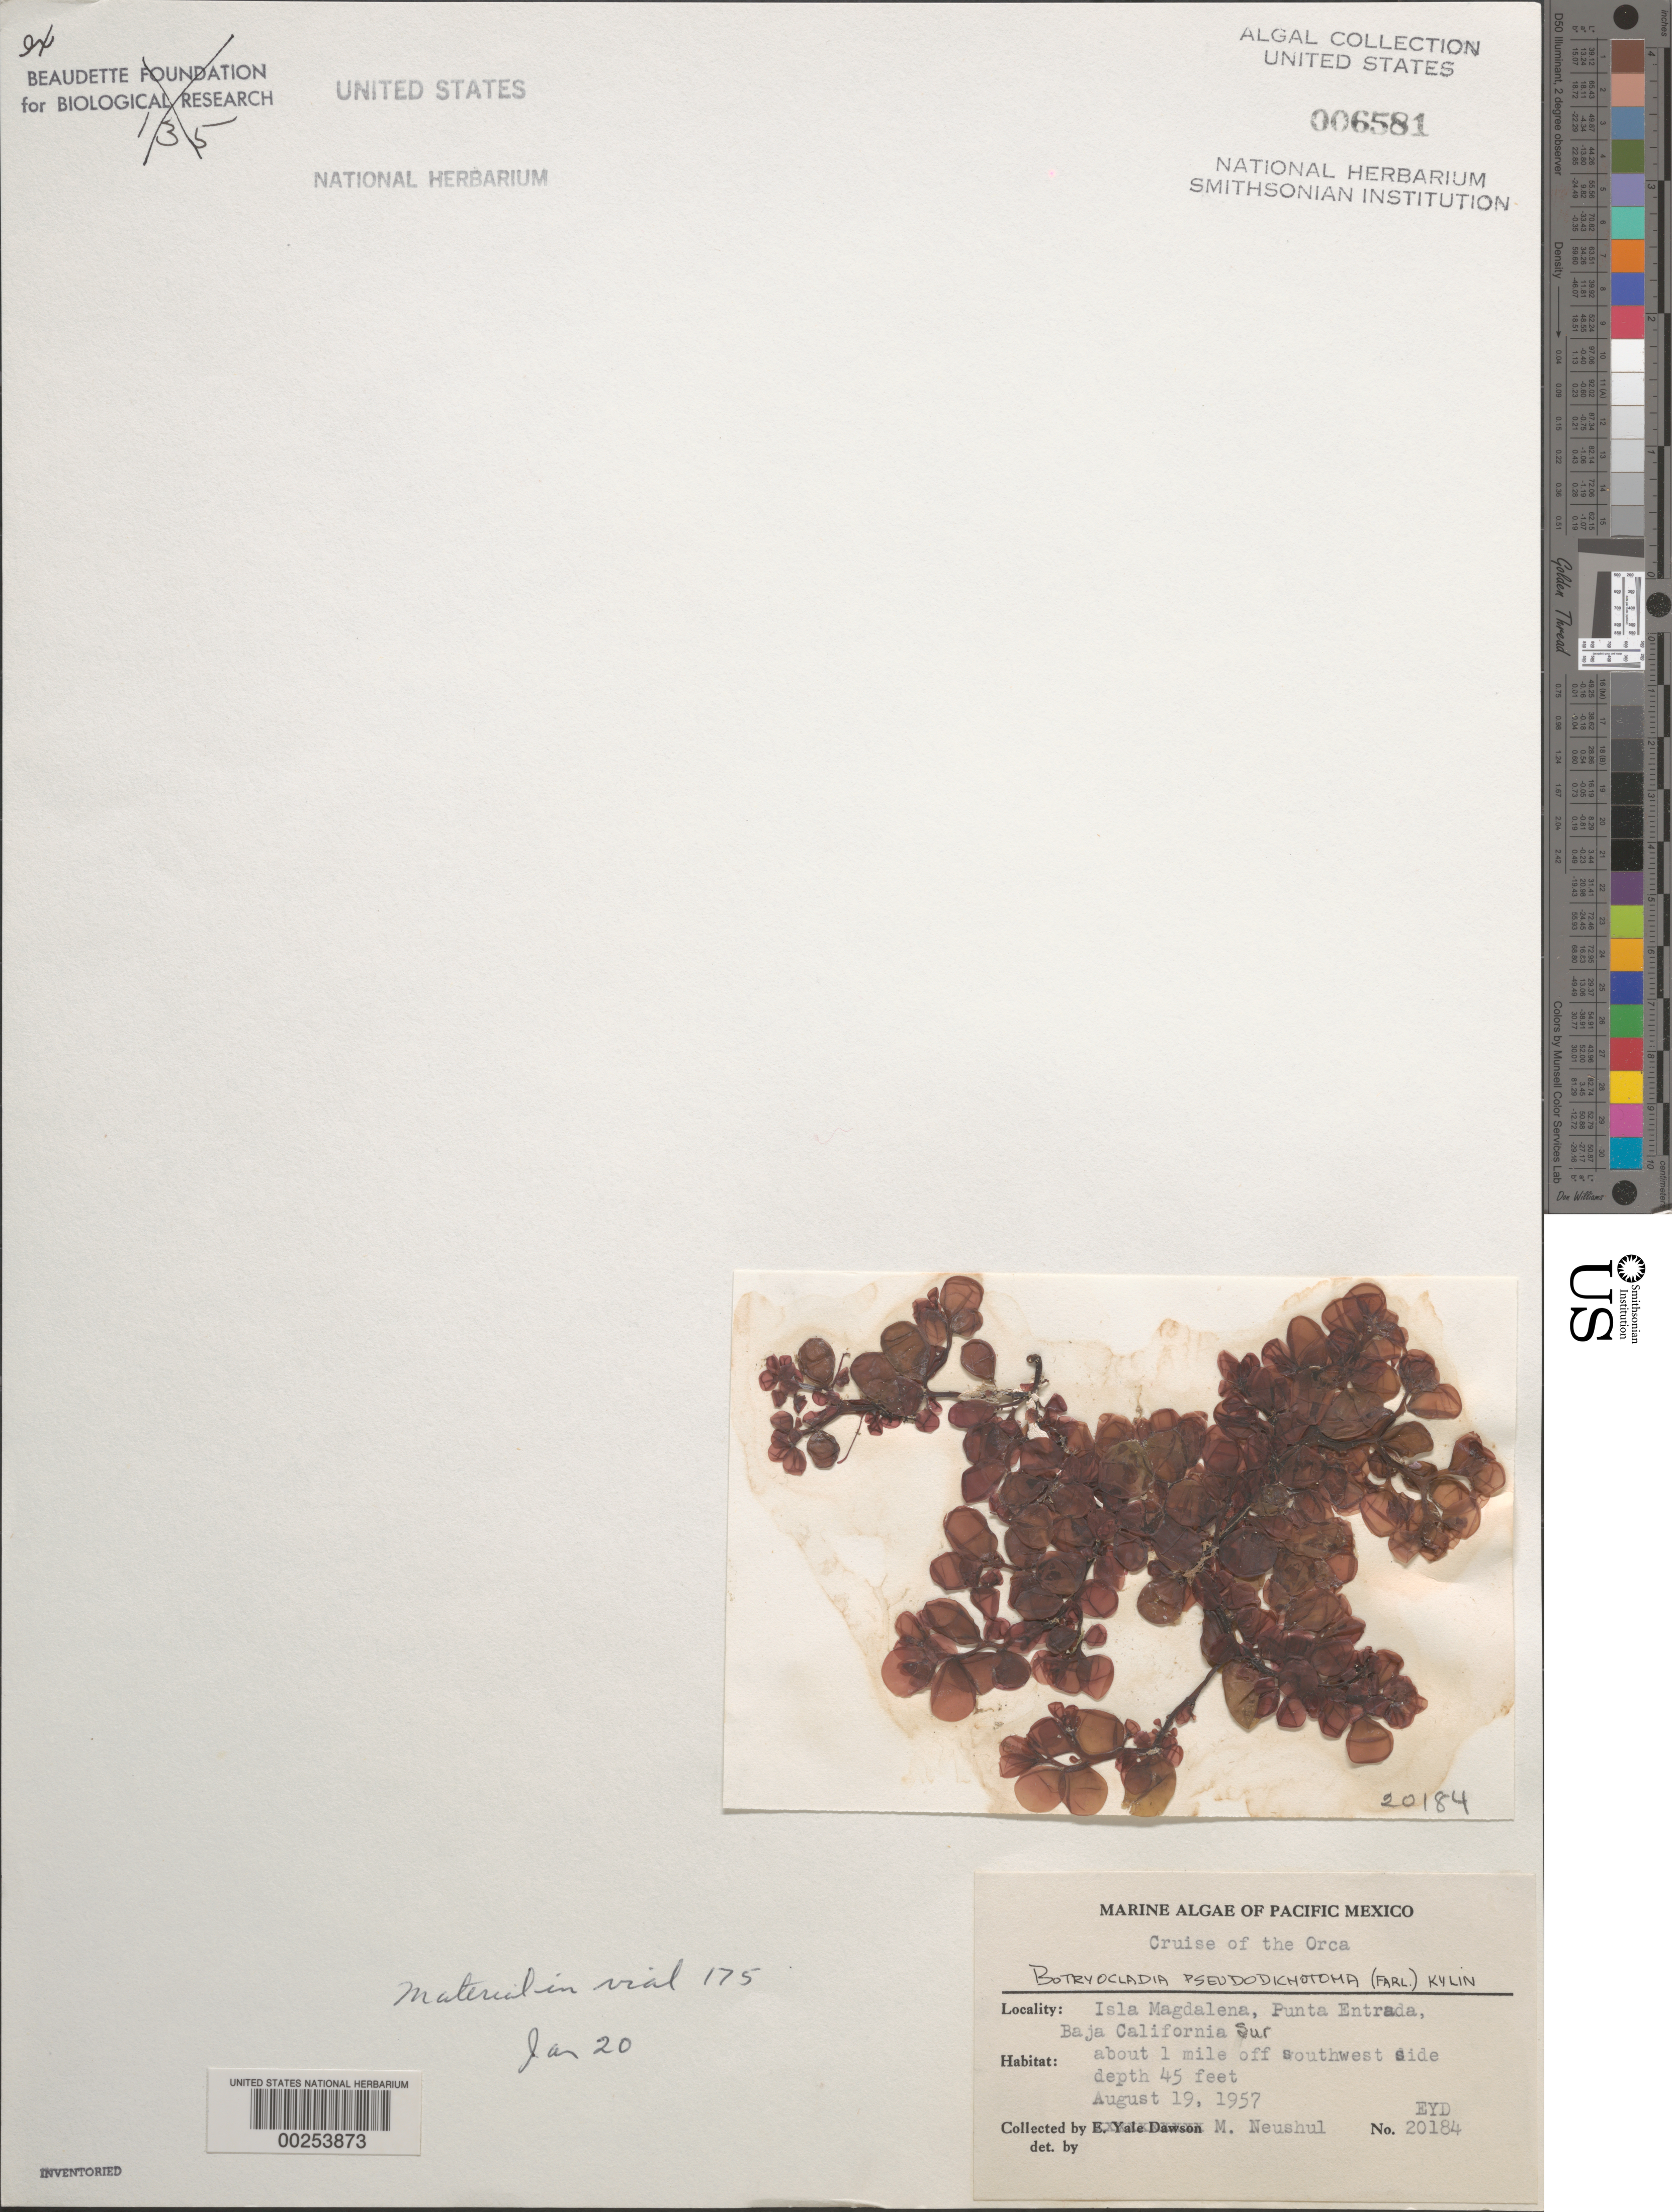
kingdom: Plantae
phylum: Rhodophyta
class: Florideophyceae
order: Rhodymeniales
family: Rhodymeniaceae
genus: Botryocladia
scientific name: Botryocladia pseudodichotoma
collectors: M. Neushul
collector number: EYD 20184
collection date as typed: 19 Aug 1957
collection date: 1957-08-19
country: Mexico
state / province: Baja California Sur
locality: Punta Entrada, ca. 1 mile off Isla Magdalena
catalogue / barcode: US 6581